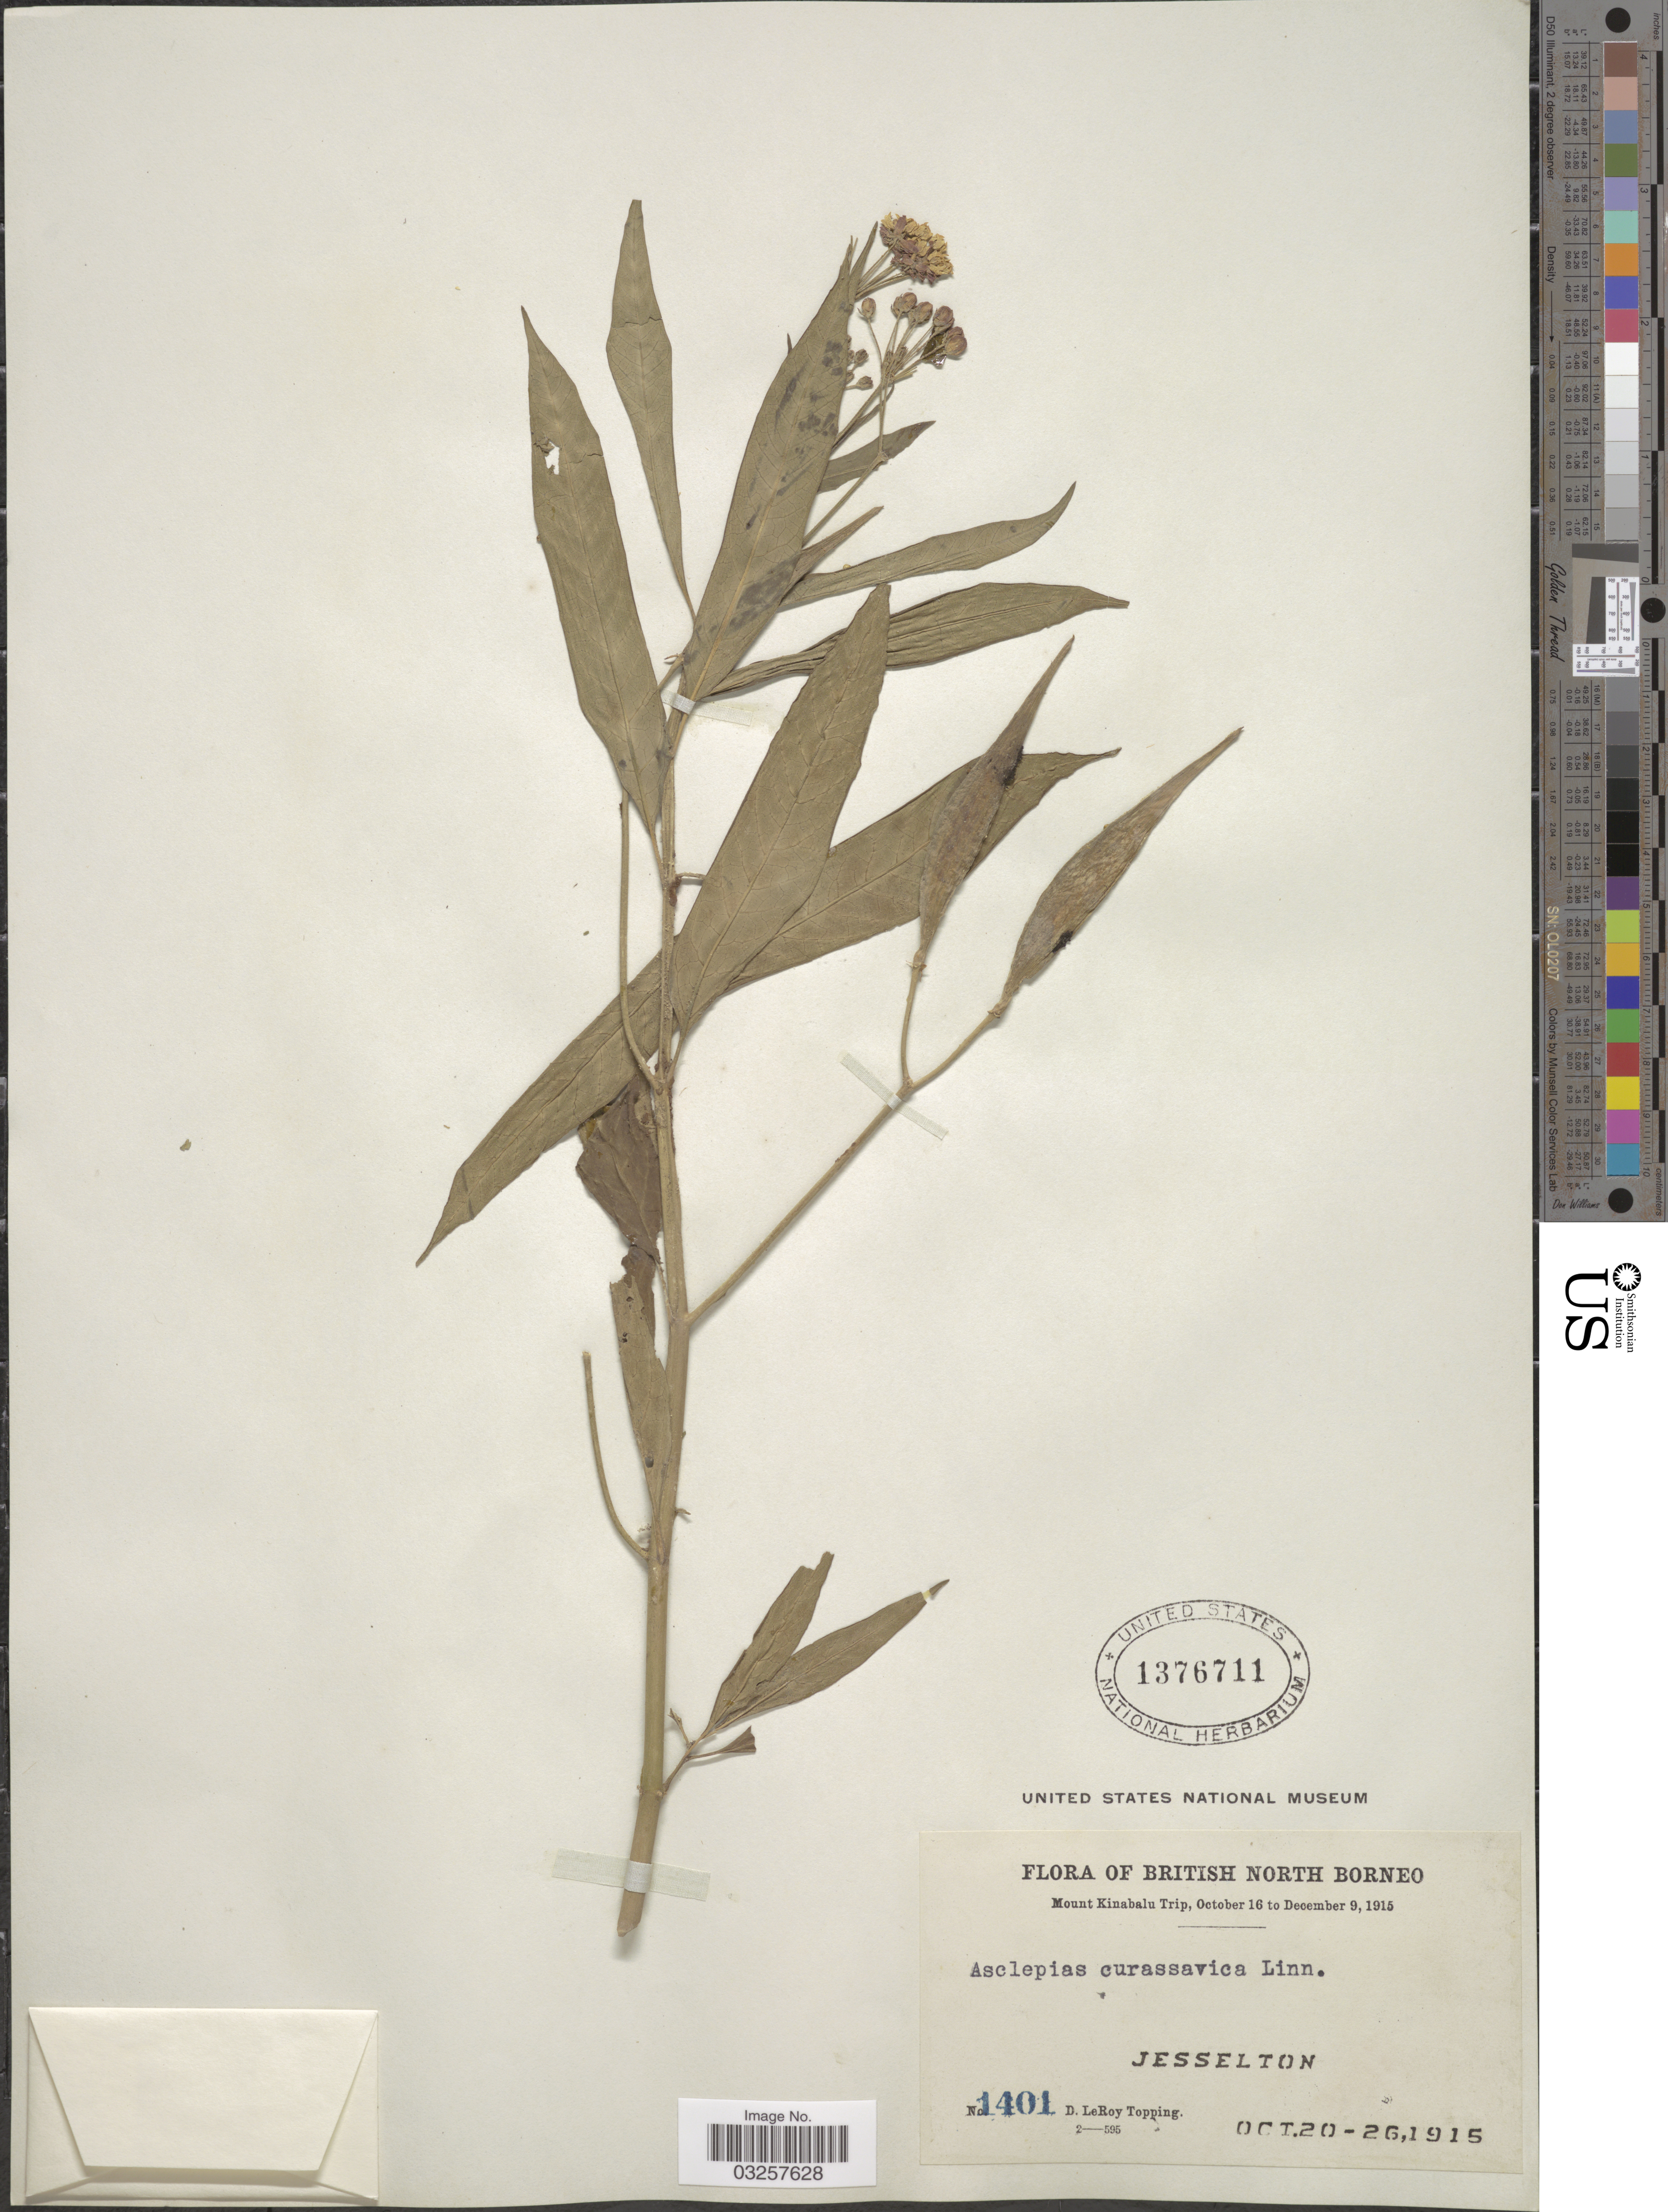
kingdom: Plantae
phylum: Tracheophyta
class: Magnoliopsida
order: Gentianales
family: Apocynaceae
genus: Asclepias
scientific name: Asclepias curassavica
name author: L.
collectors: D. L. Topping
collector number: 1401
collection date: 1916-10-20/1916-10-26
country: Malaysia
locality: British North Borneo. Jesselton.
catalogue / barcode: US 1376711